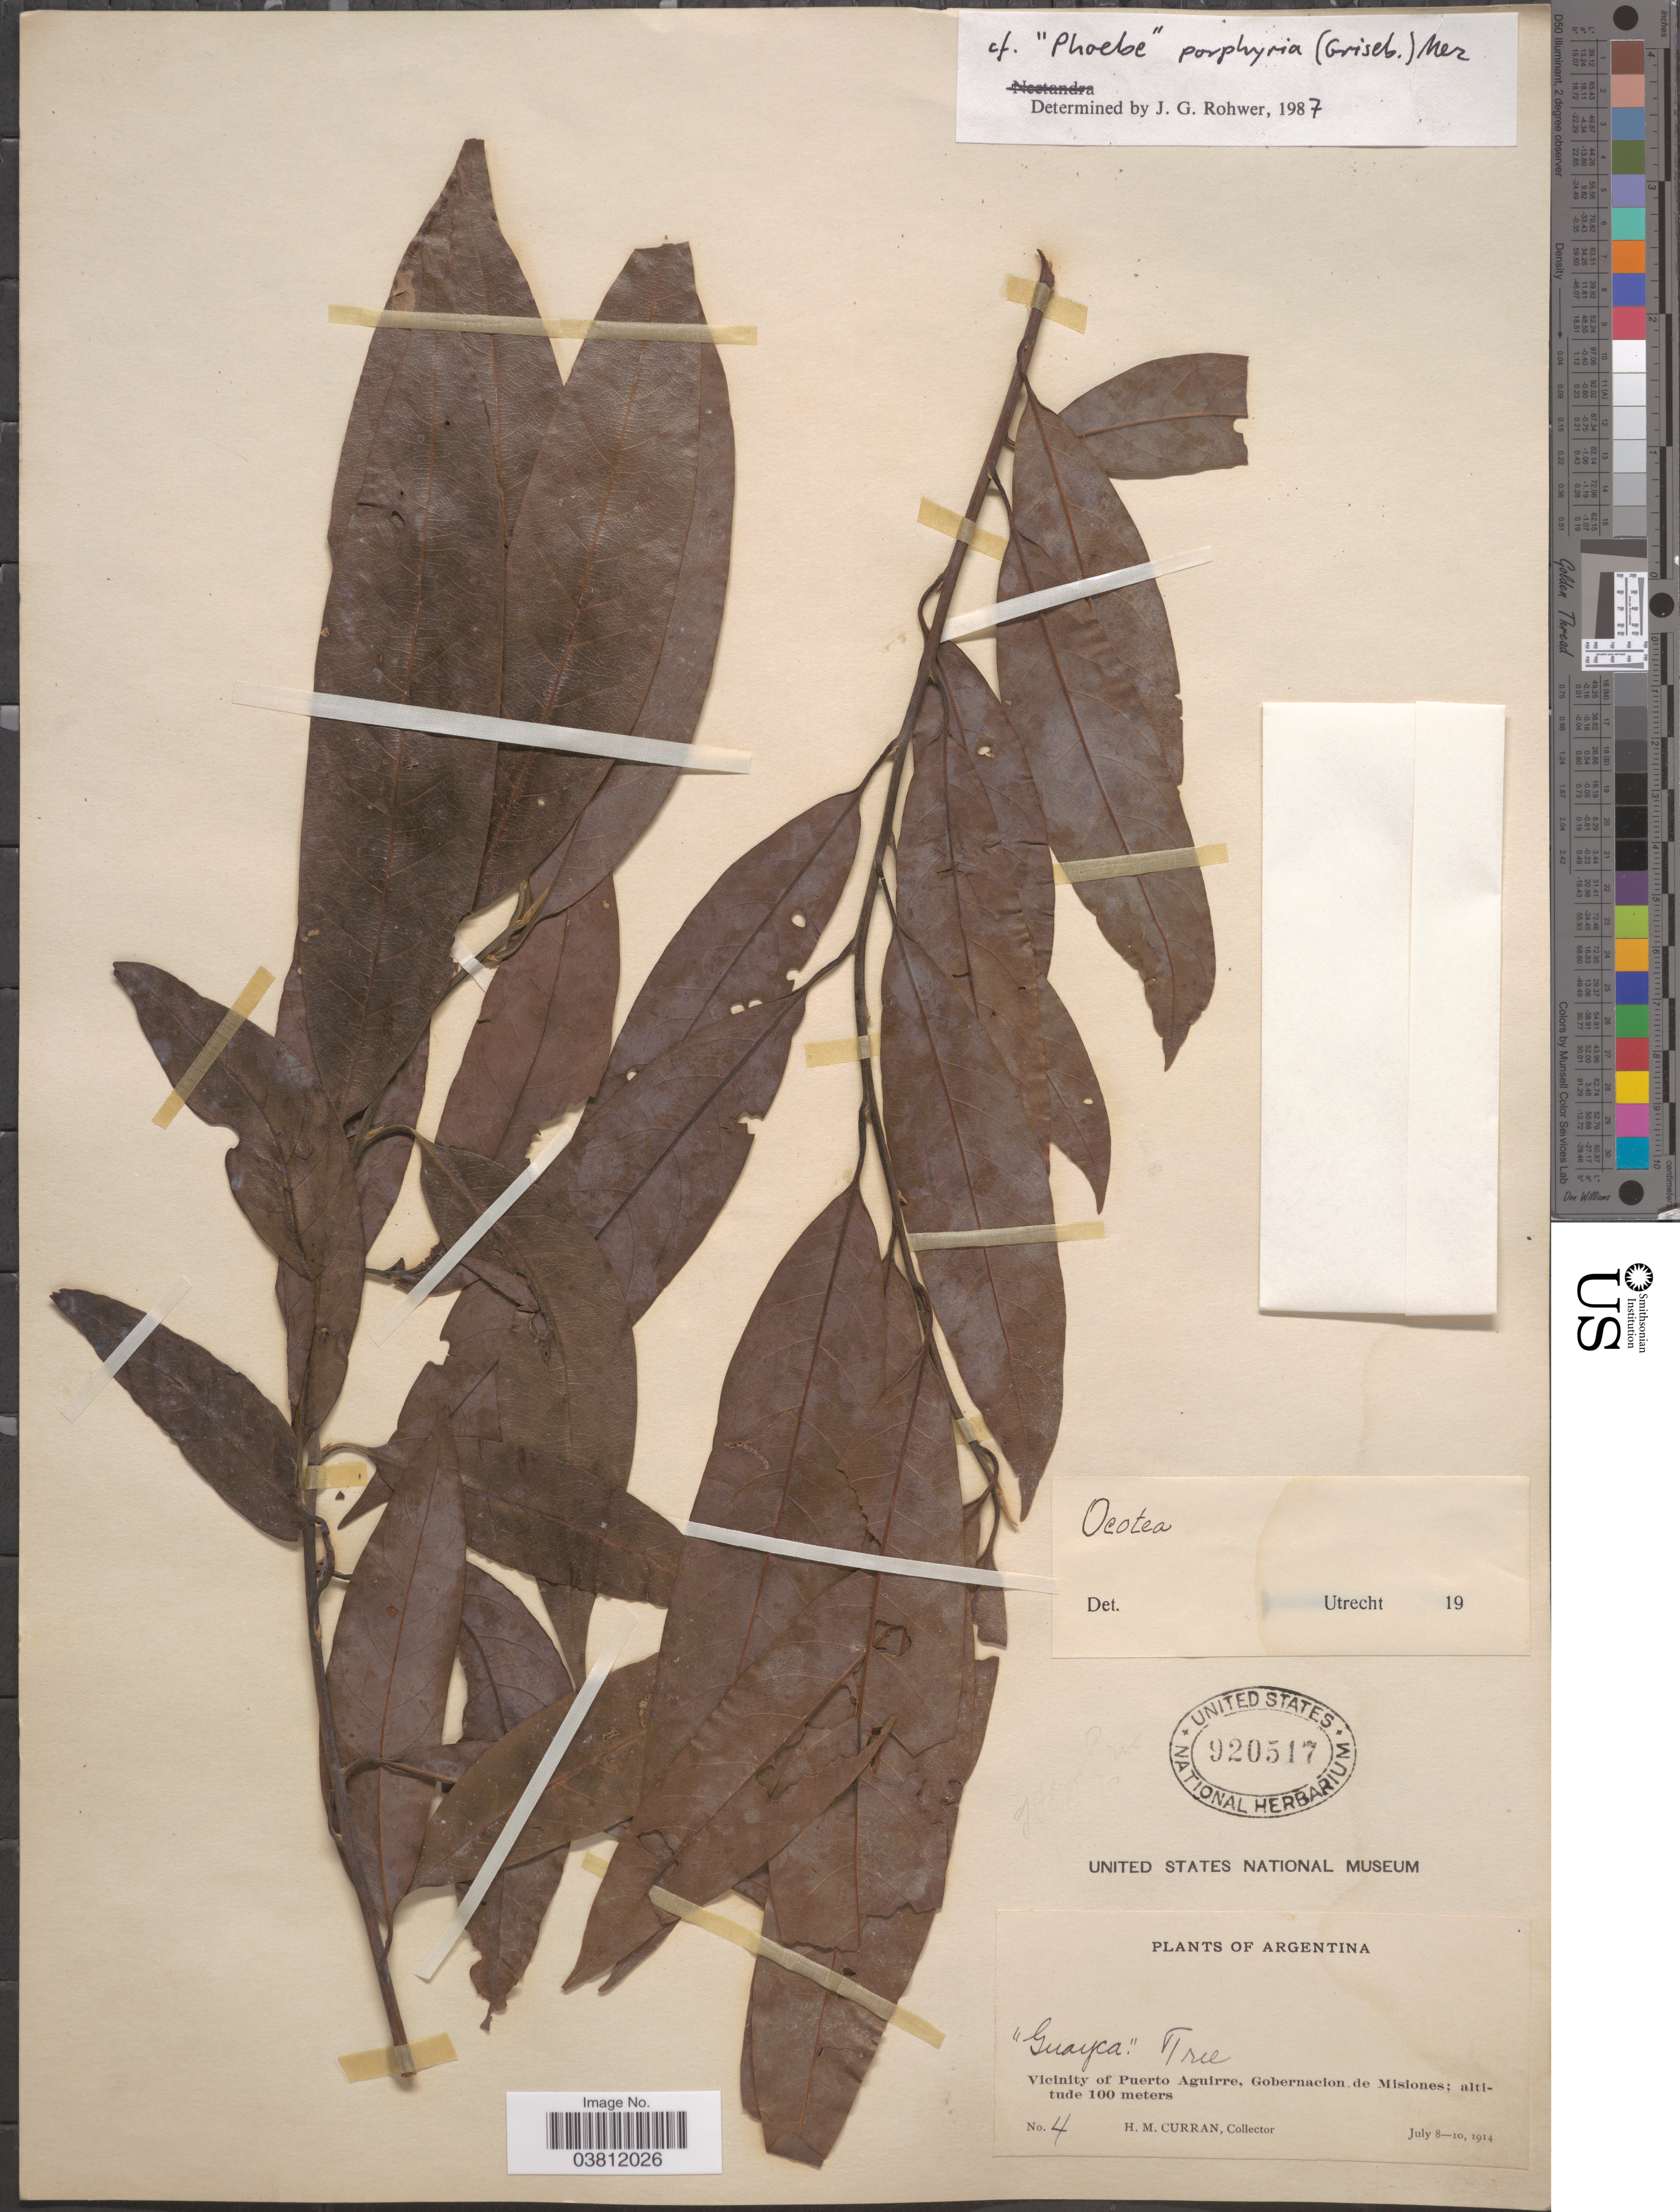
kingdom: Plantae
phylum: Tracheophyta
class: Magnoliopsida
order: Laurales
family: Lauraceae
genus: Phoebe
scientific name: Phoebe porphyria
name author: (Griseb.) Mez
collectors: H. M. Curran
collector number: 4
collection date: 1914-07-08/1914-07-10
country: Argentina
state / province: Misiones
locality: Vicinity of Puerto Aguirre, Gobernacion de Misiones.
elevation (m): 100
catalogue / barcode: US 920517